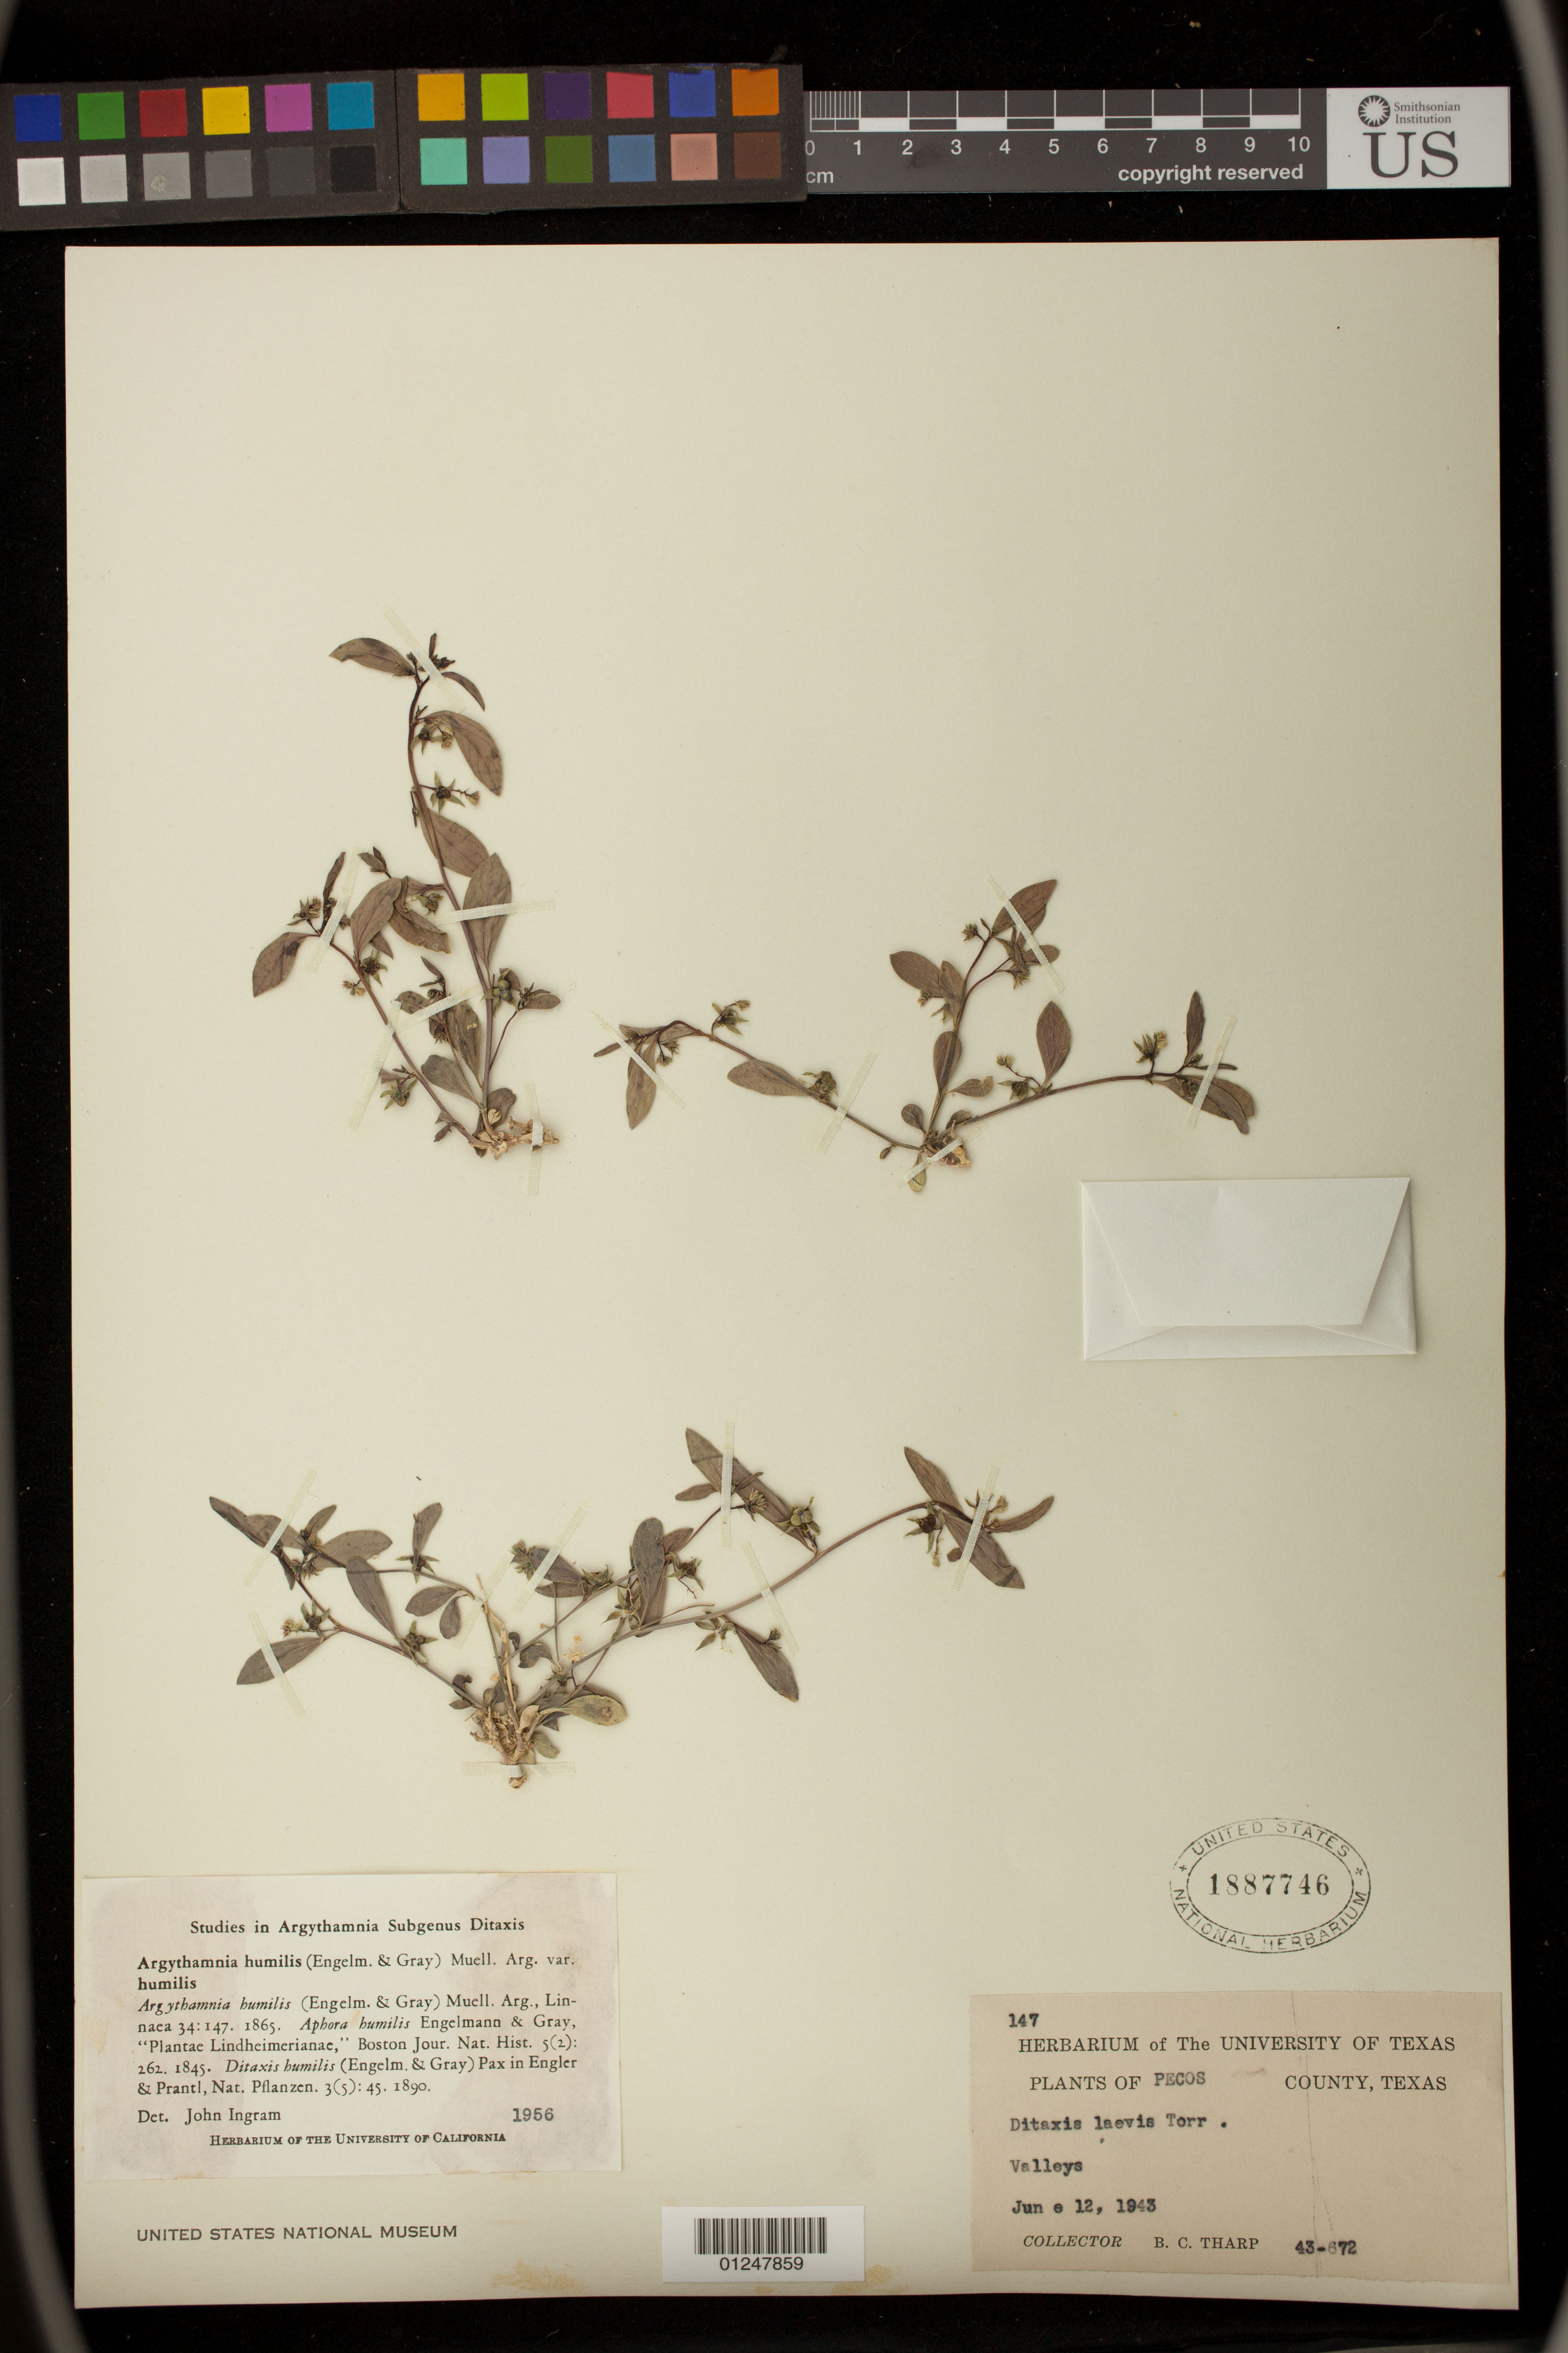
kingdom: Plantae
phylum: Tracheophyta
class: Magnoliopsida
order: Malpighiales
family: Euphorbiaceae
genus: Argythamnia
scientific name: Argythamnia humilis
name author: (Engelm. & A. Gray) Müll. Arg.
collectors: B. C. Tharp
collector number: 43-672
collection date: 1943-06-12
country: United States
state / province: Texas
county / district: Pecos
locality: Valleys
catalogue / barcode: US 1887746